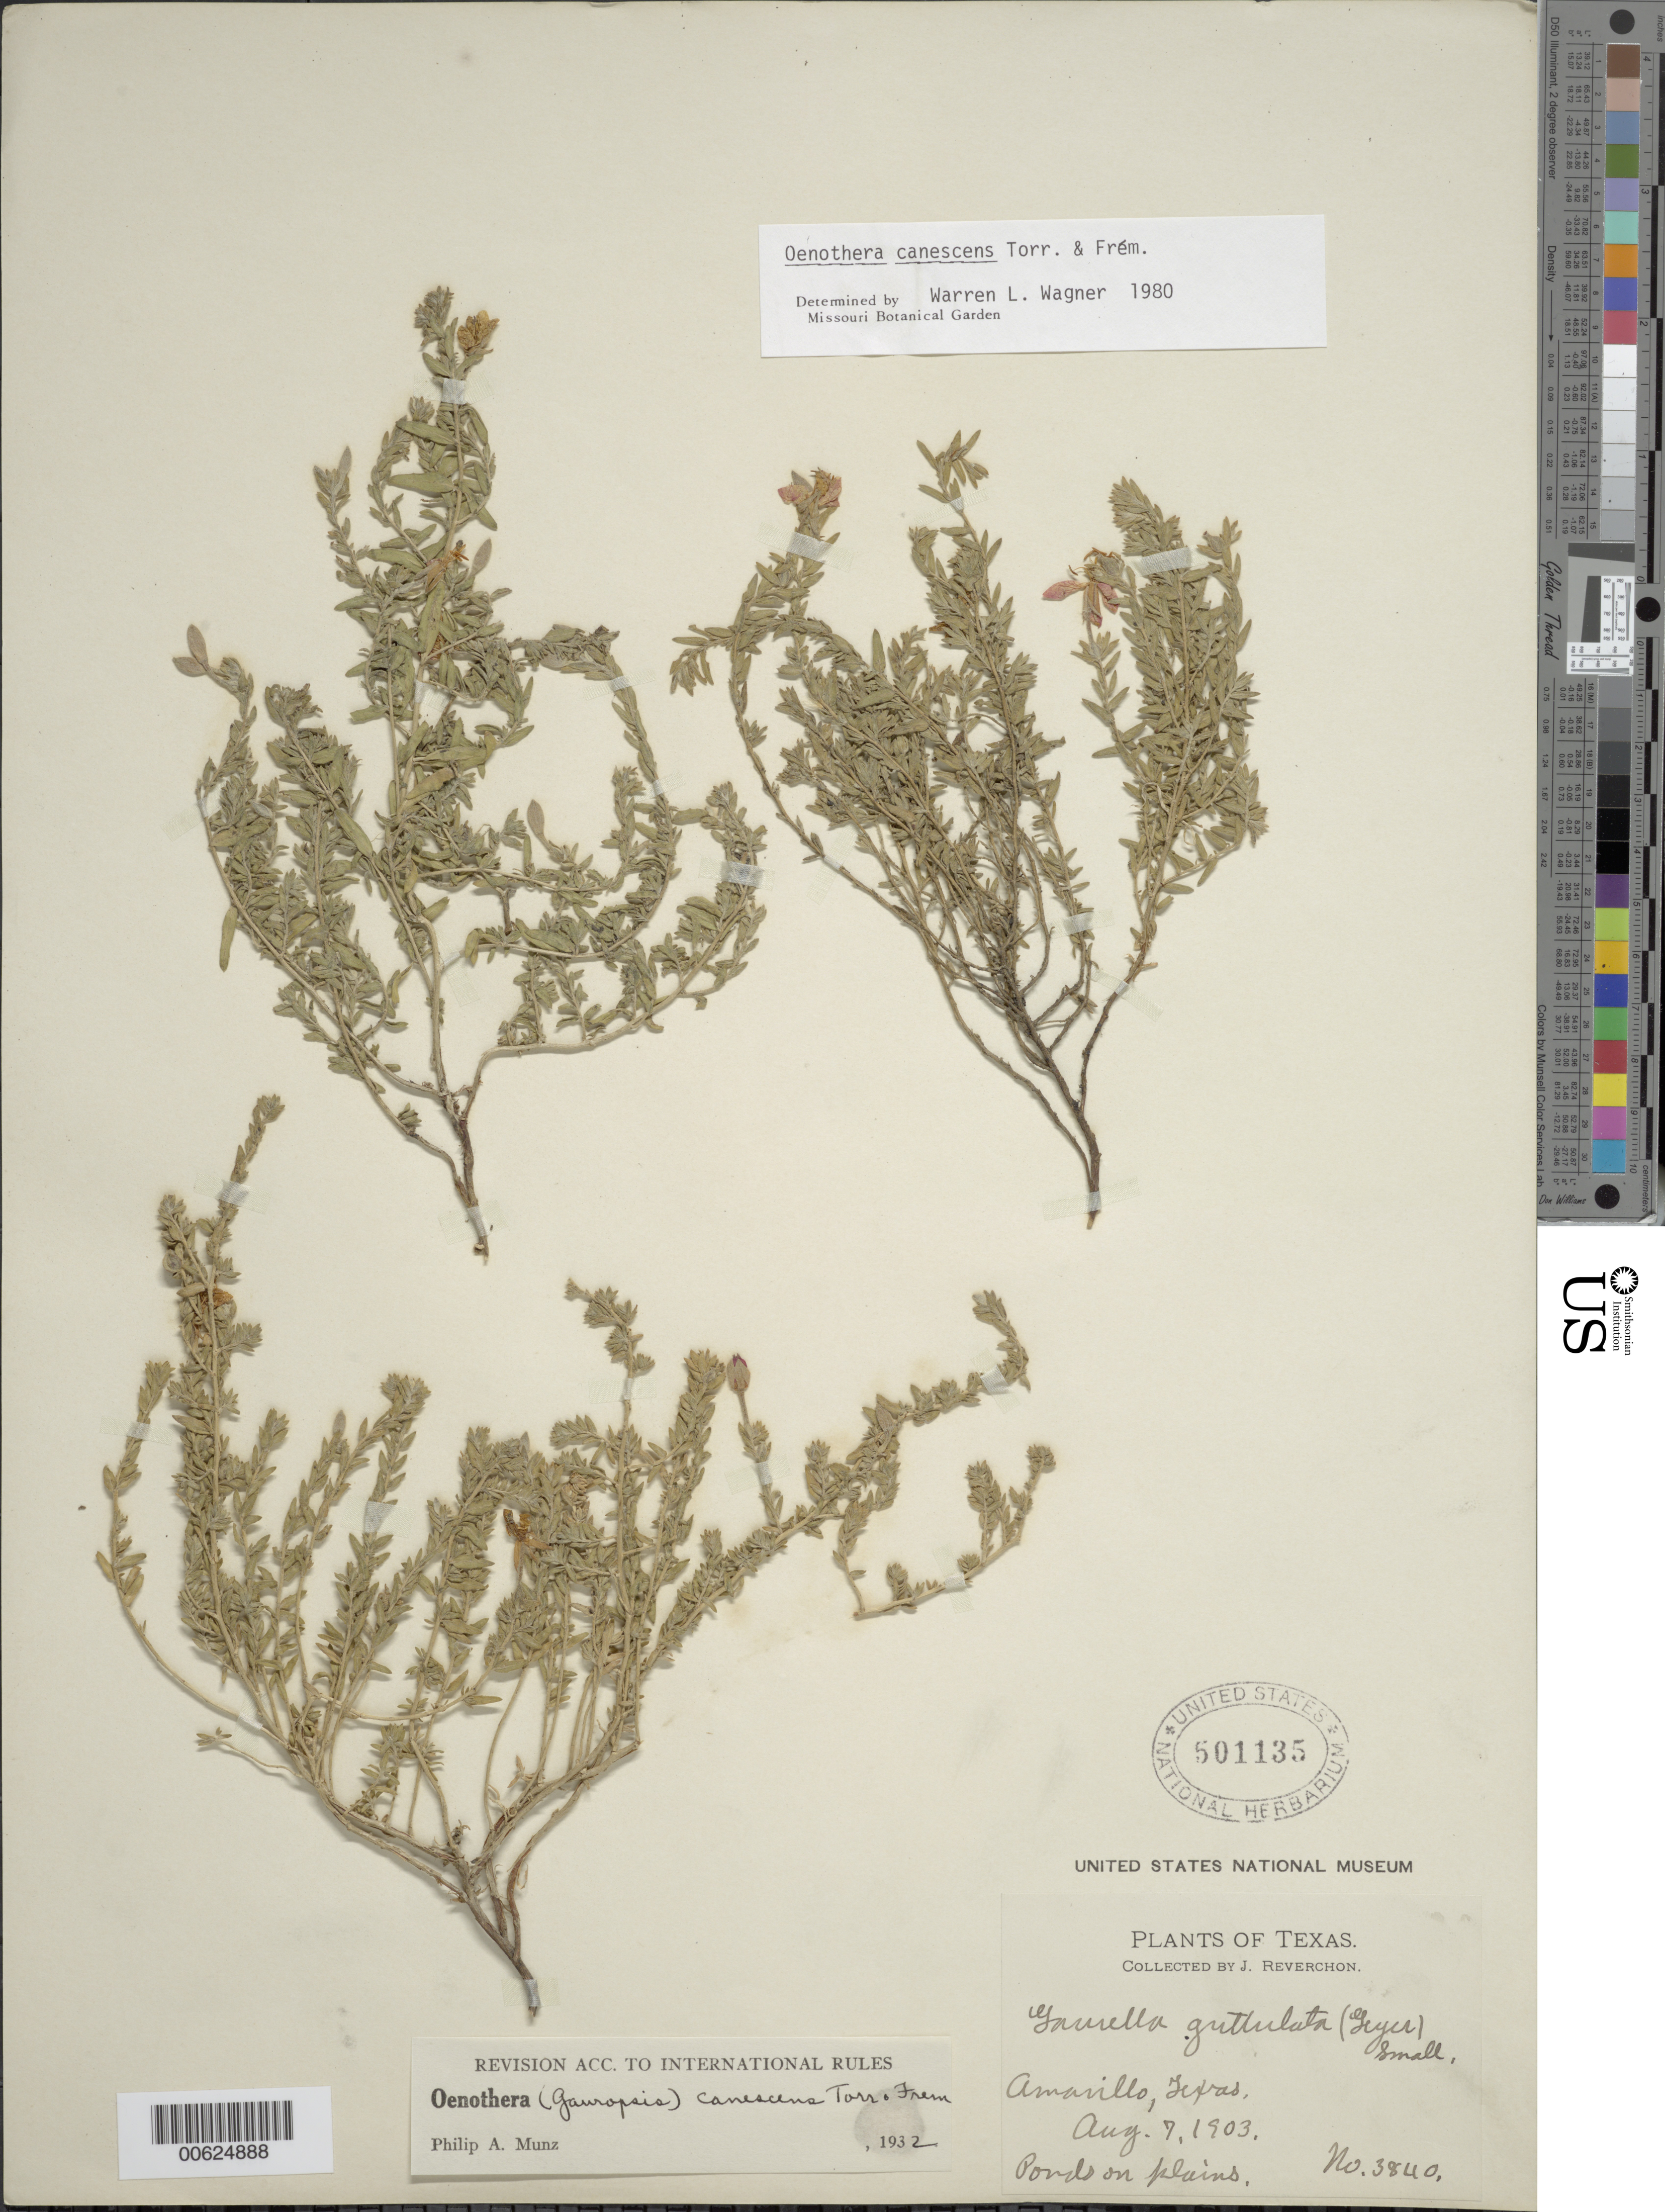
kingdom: Plantae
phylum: Tracheophyta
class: Magnoliopsida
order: Myrtales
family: Onagraceae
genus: Oenothera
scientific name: Oenothera canescens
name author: Torr. & Frém.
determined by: Wagner, W. L., (BOT), Smithsonian Institution - National Museum of Natural History (UNITED STATES)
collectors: J. Reverchon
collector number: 3840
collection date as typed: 07 Aug 1903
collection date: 1903-08-07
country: United States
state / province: Texas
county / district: Potter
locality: Amarillo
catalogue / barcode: US 501135